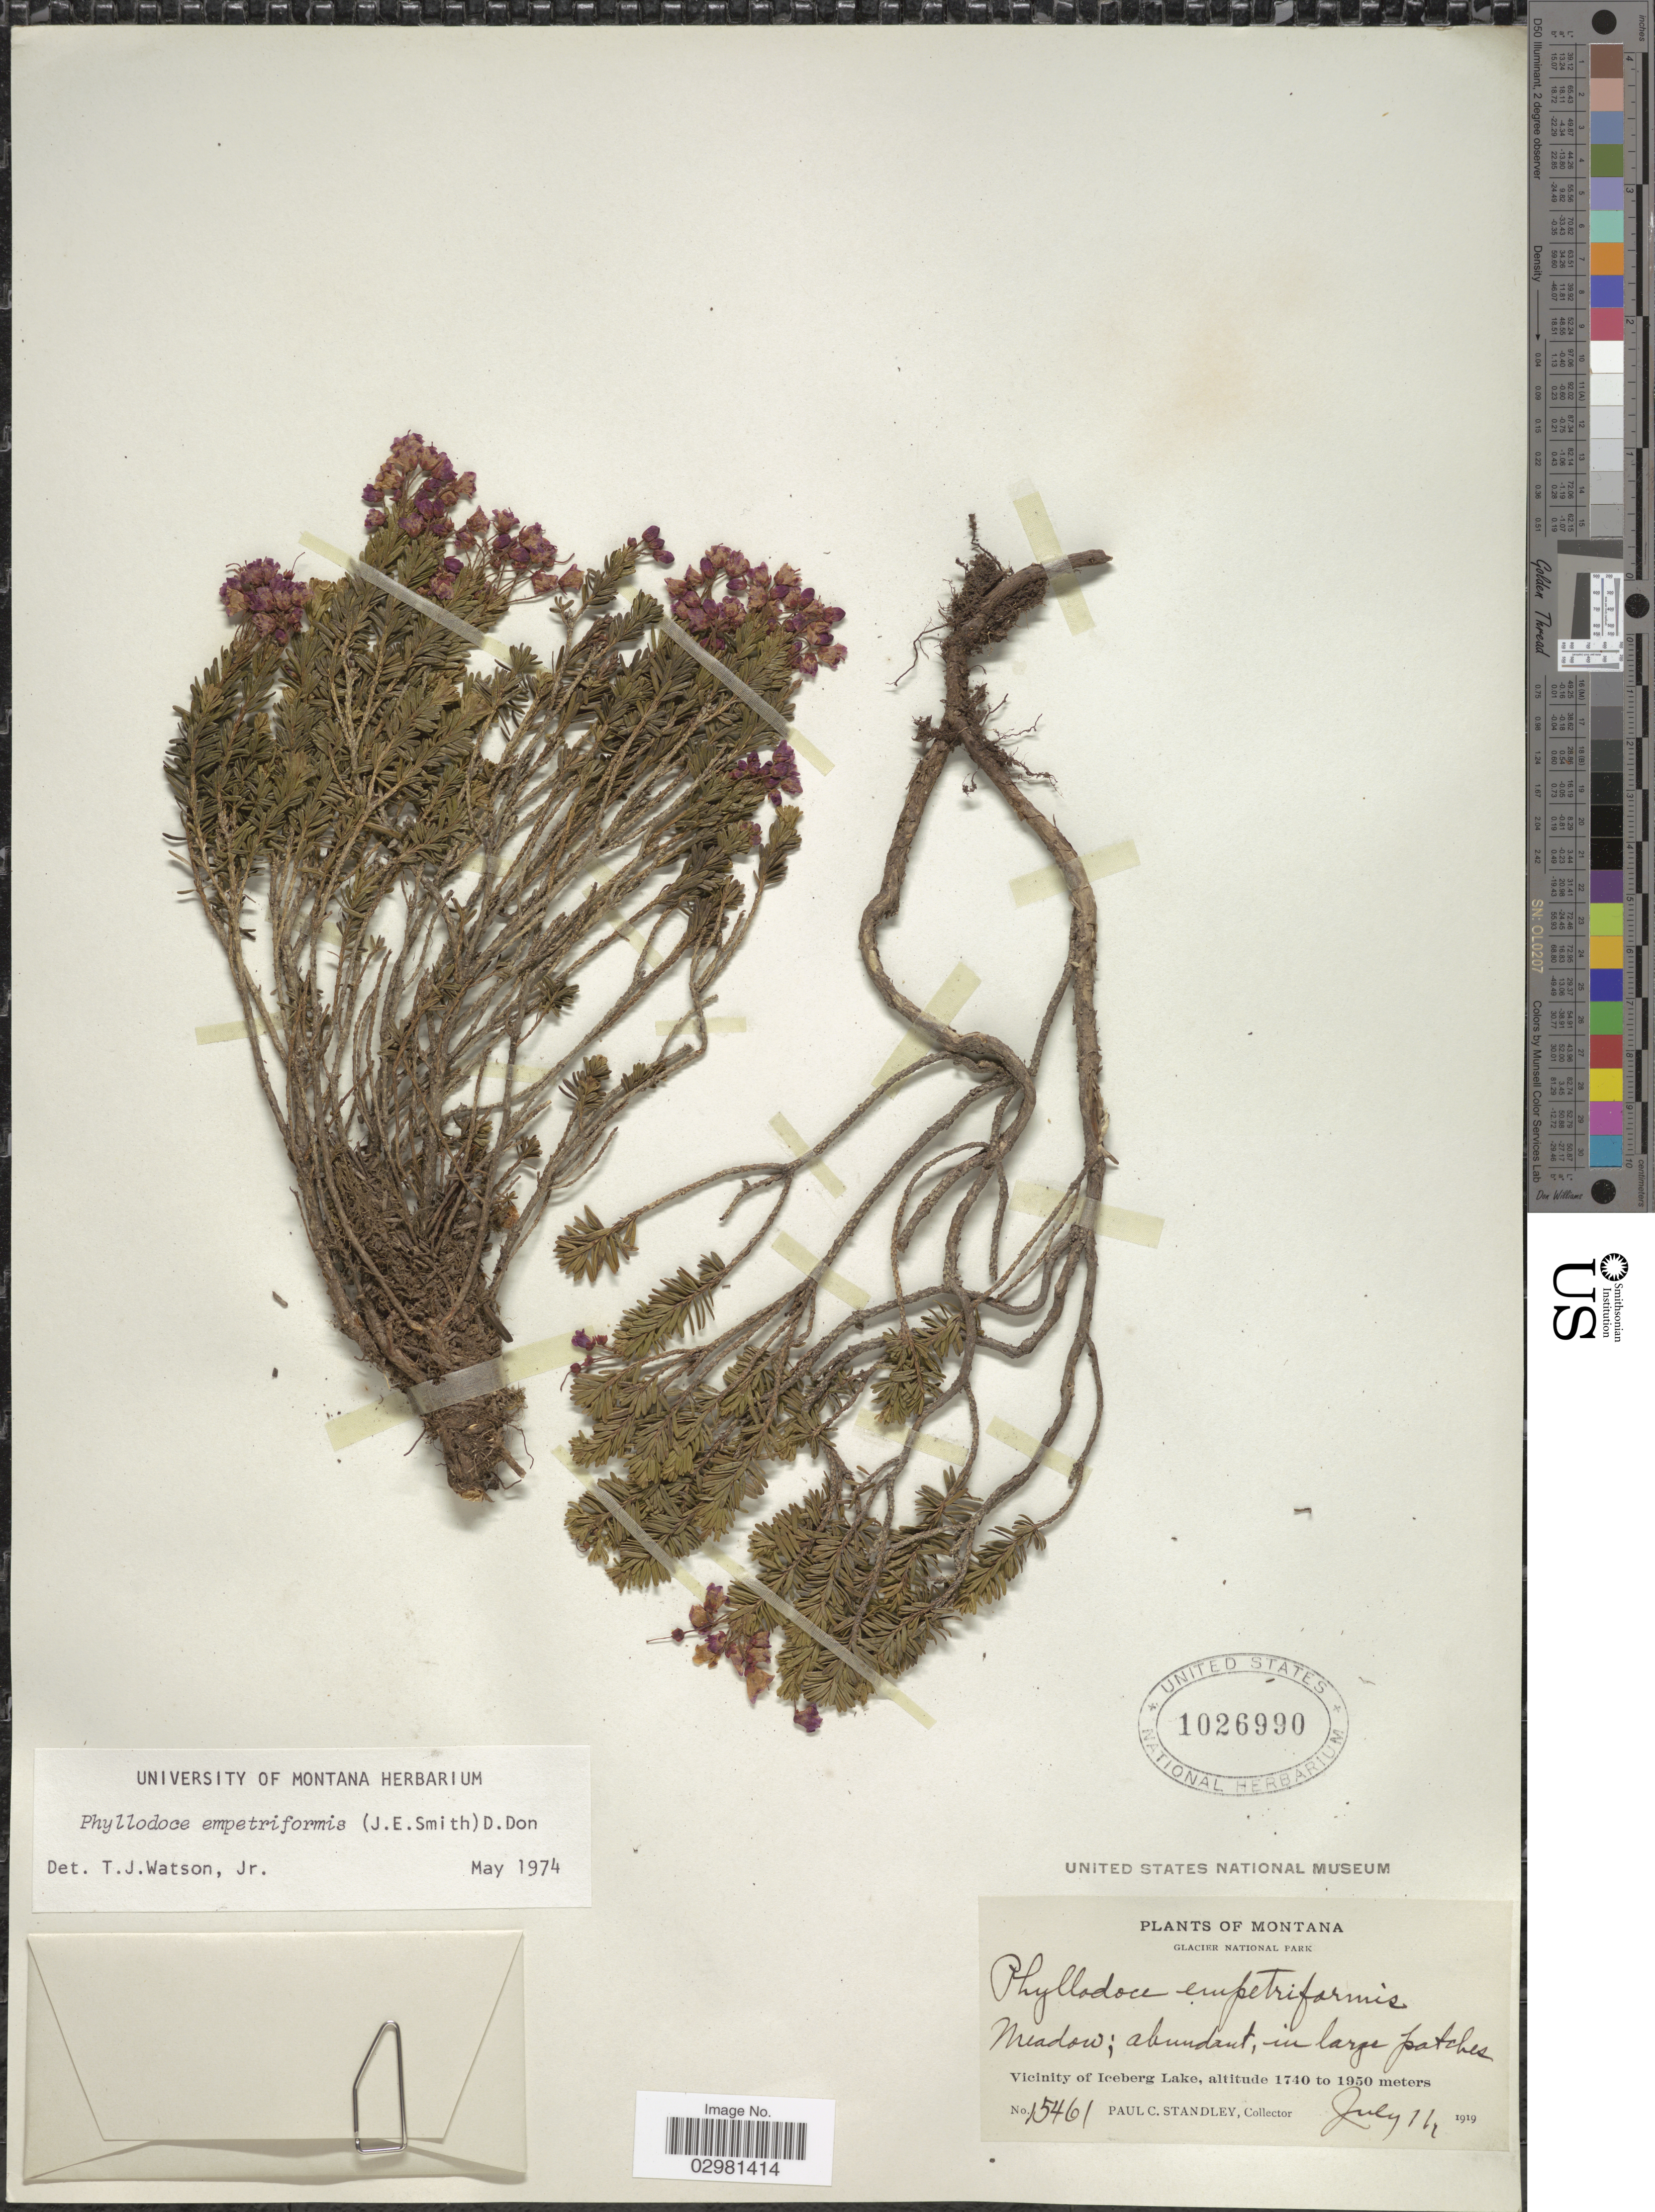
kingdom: Plantae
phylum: Tracheophyta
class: Magnoliopsida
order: Ericales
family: Ericaceae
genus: Phyllodoce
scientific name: Phyllodoce empetiformis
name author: (Small) D. Don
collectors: P. C. Standley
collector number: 15461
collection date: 1919-07-11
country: United States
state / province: Montana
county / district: Glacier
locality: Glacier National Park, Vicinity of Iceberg Lake.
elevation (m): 1740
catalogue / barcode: US 1026990